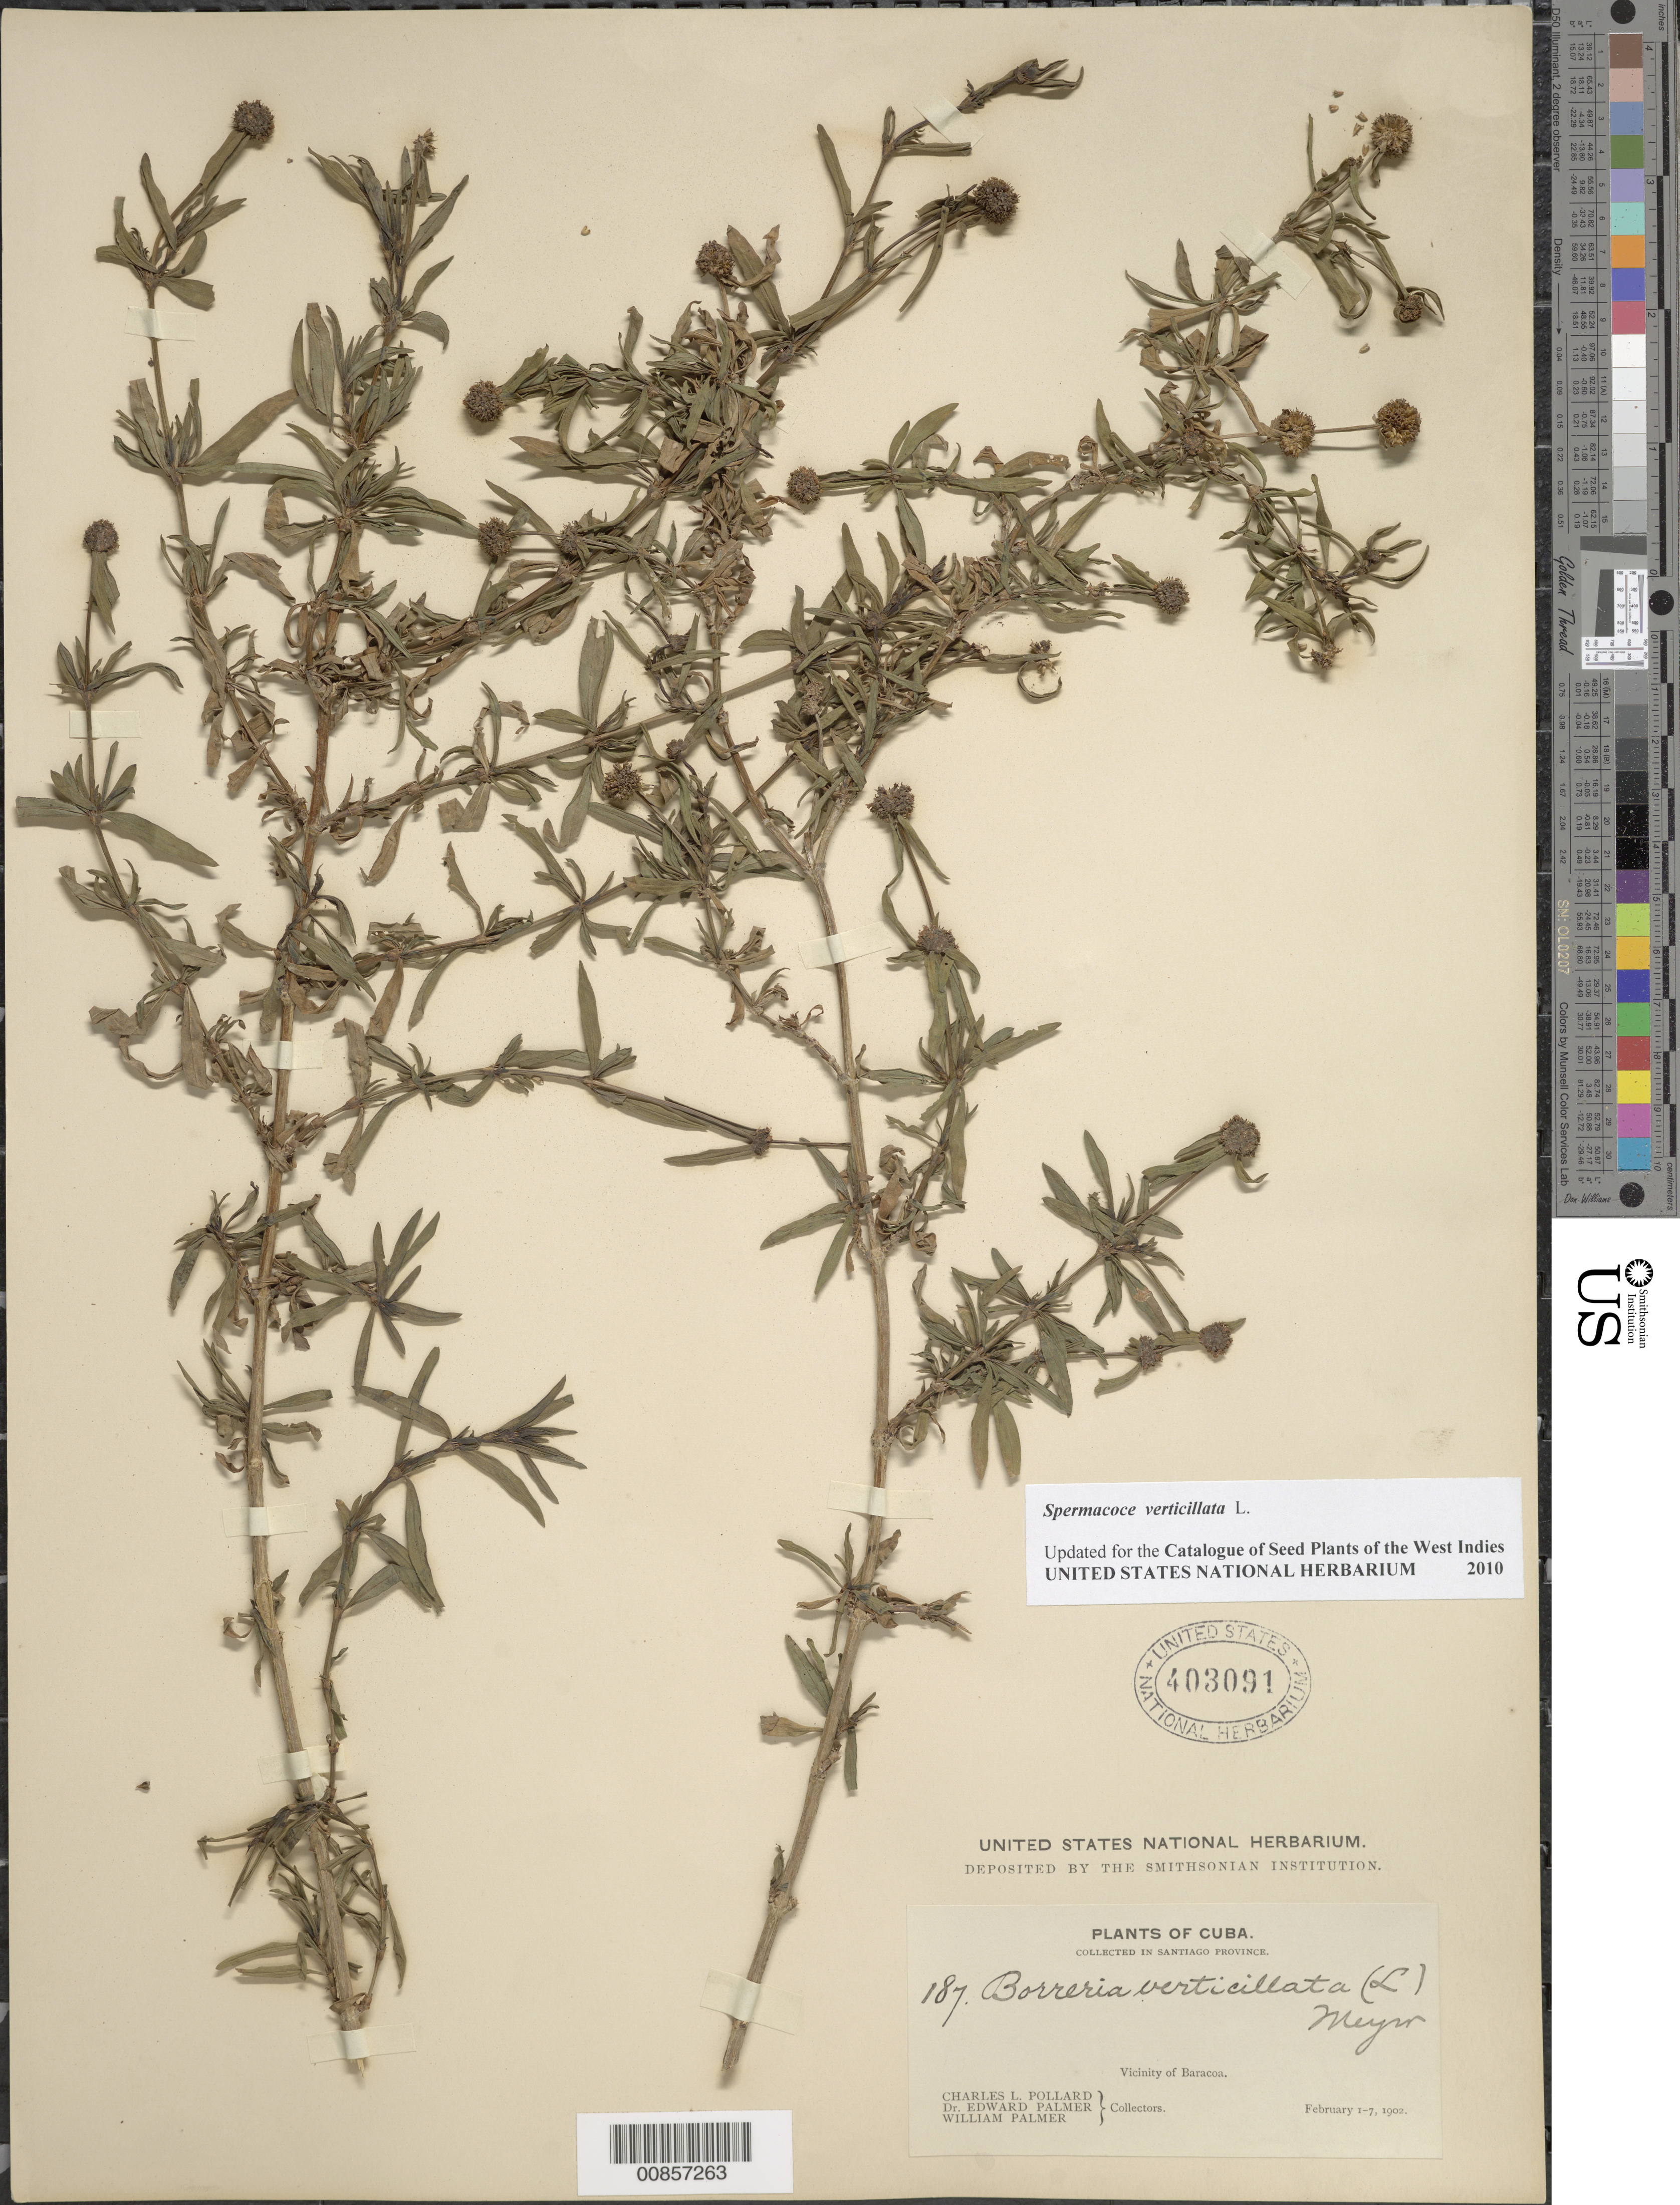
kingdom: Plantae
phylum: Tracheophyta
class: Magnoliopsida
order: Gentianales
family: Rubiaceae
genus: Spermacoce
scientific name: Spermacoce verticillata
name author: L.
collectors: C. L. Pollard, E. Palmer & W. Palmer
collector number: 187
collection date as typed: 01 Feb 1902 to 07 Feb 1902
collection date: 1902-02-01/1902-02-07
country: Cuba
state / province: Santiago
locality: Vicinity of Baracoa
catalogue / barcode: US 403091